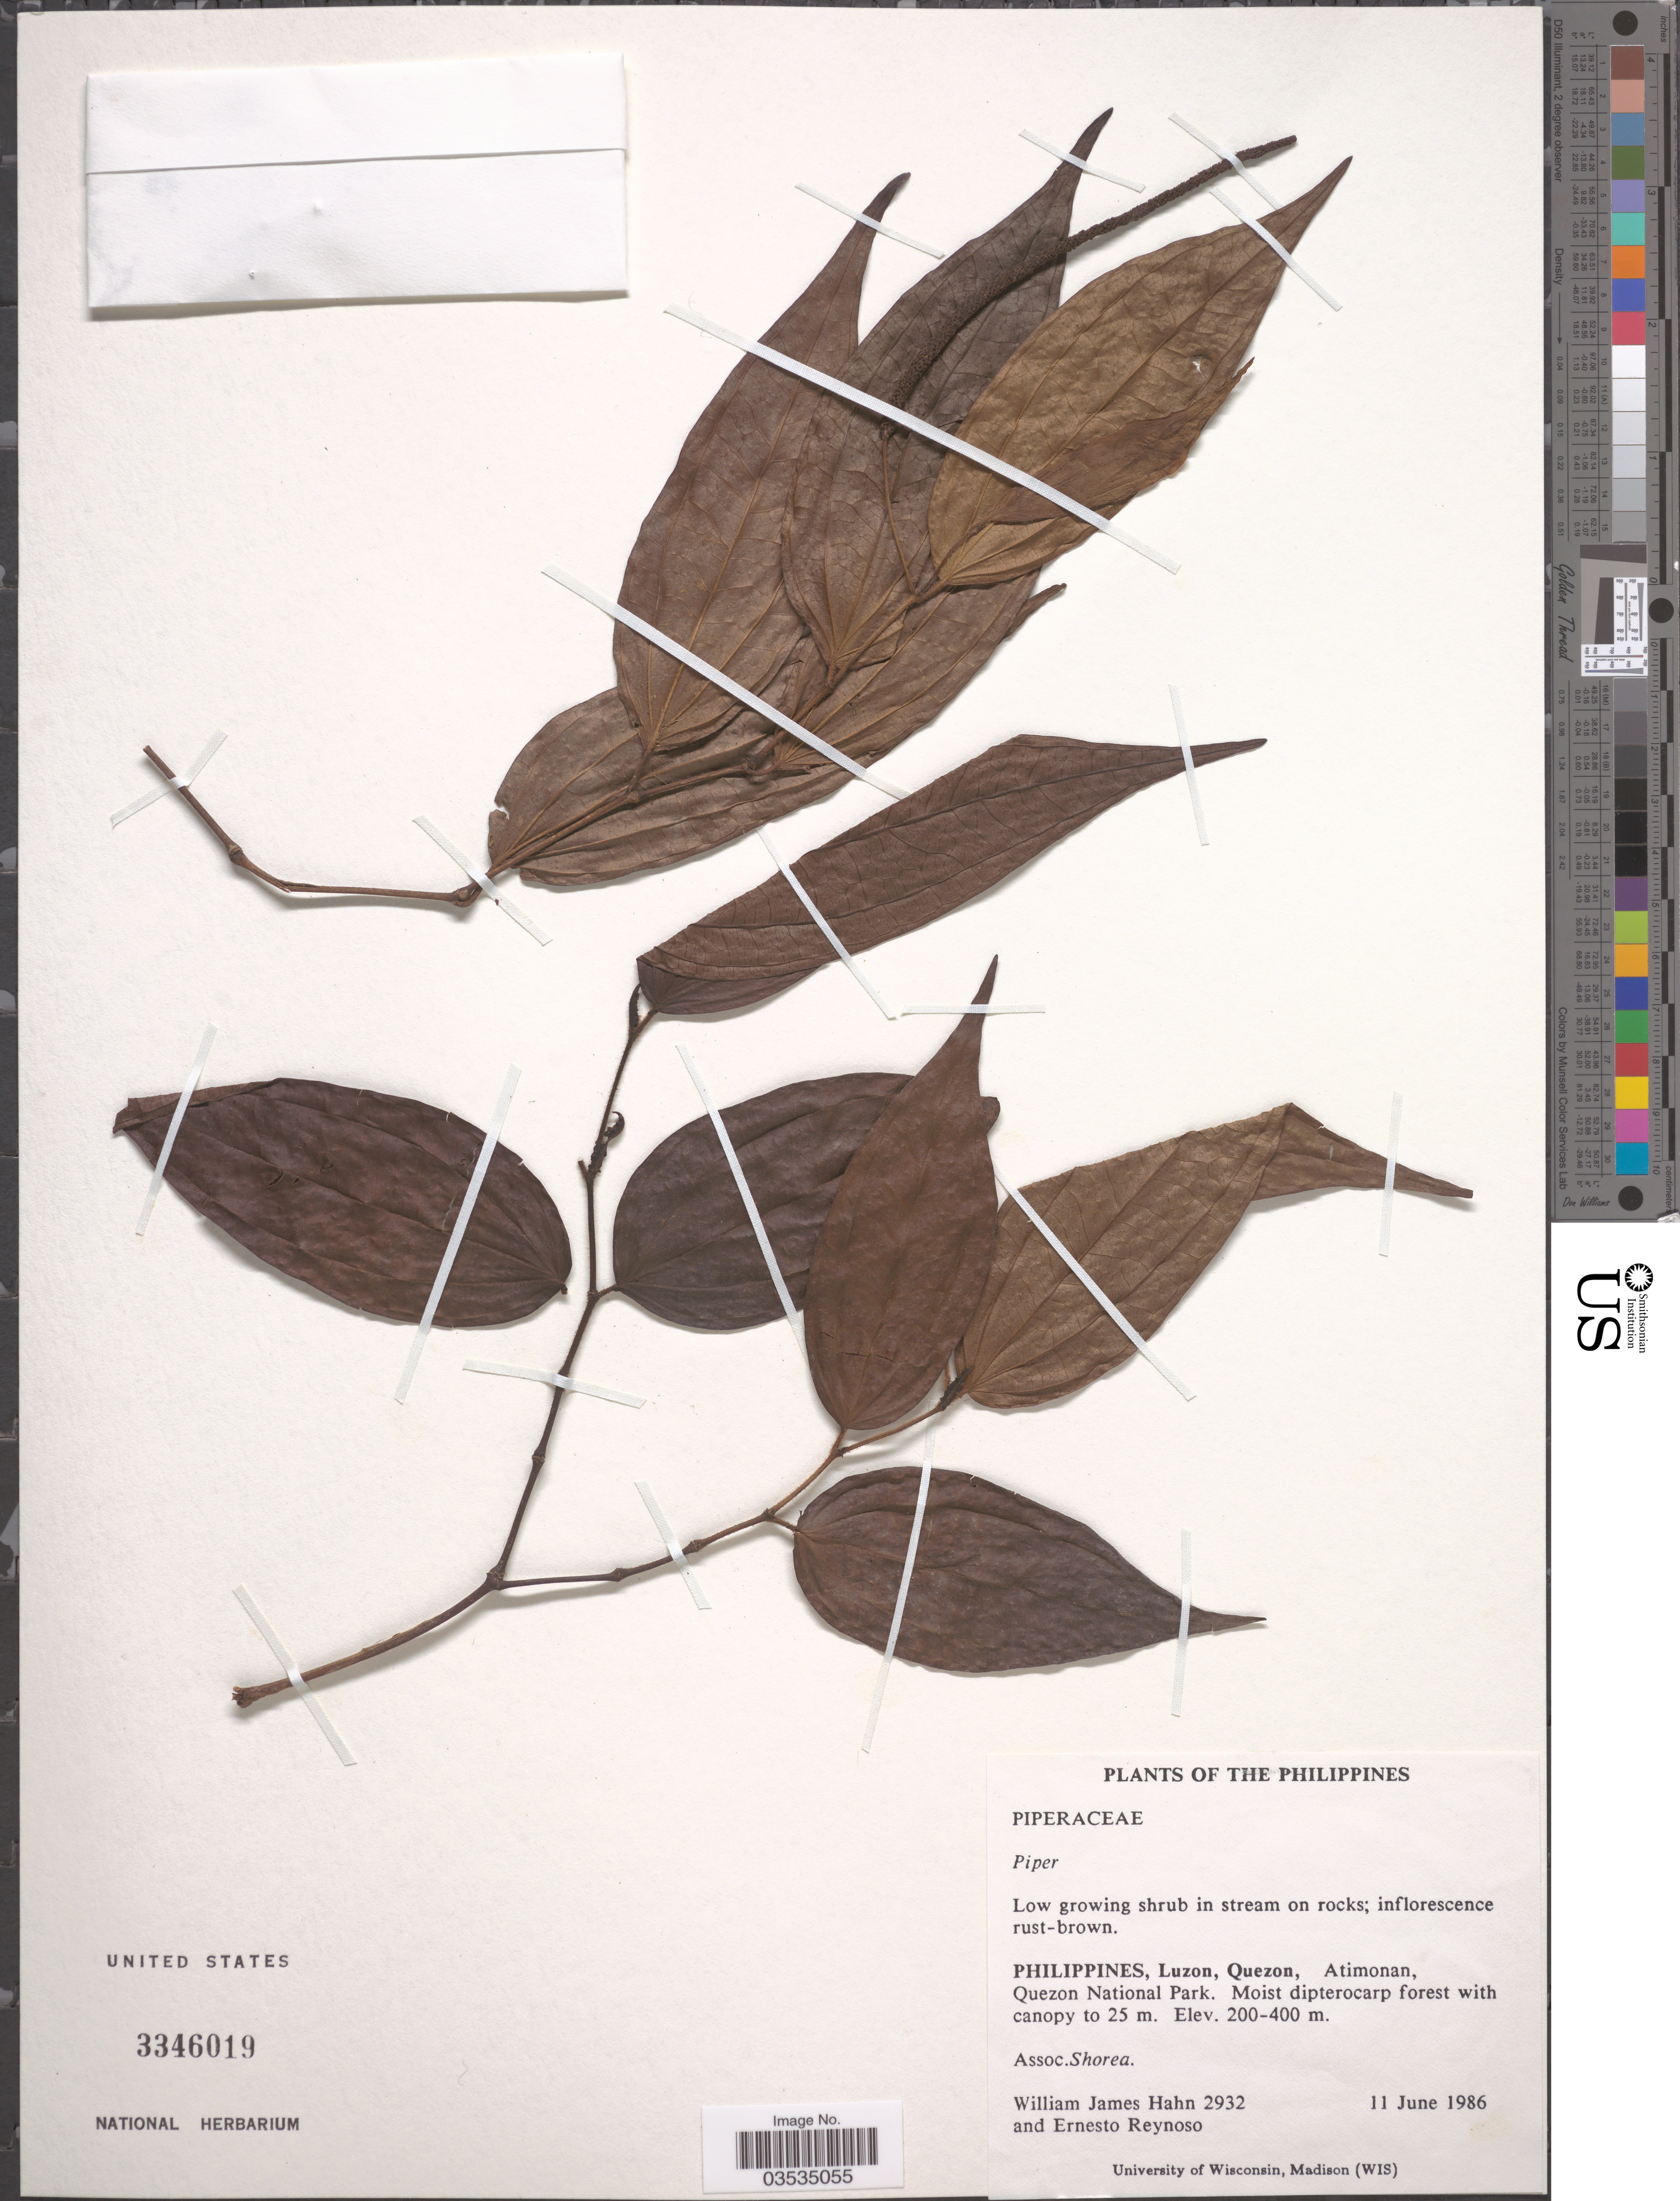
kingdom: Plantae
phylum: Tracheophyta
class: Magnoliopsida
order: Piperales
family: Piperaceae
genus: Piper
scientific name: Piper sp.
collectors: W. J. Hahn & E. Reynoso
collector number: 2932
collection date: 1986-06-11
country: Philippines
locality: Luzon, Quezon, Atimonan, Quezon National Park.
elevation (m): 200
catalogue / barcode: US 3346019